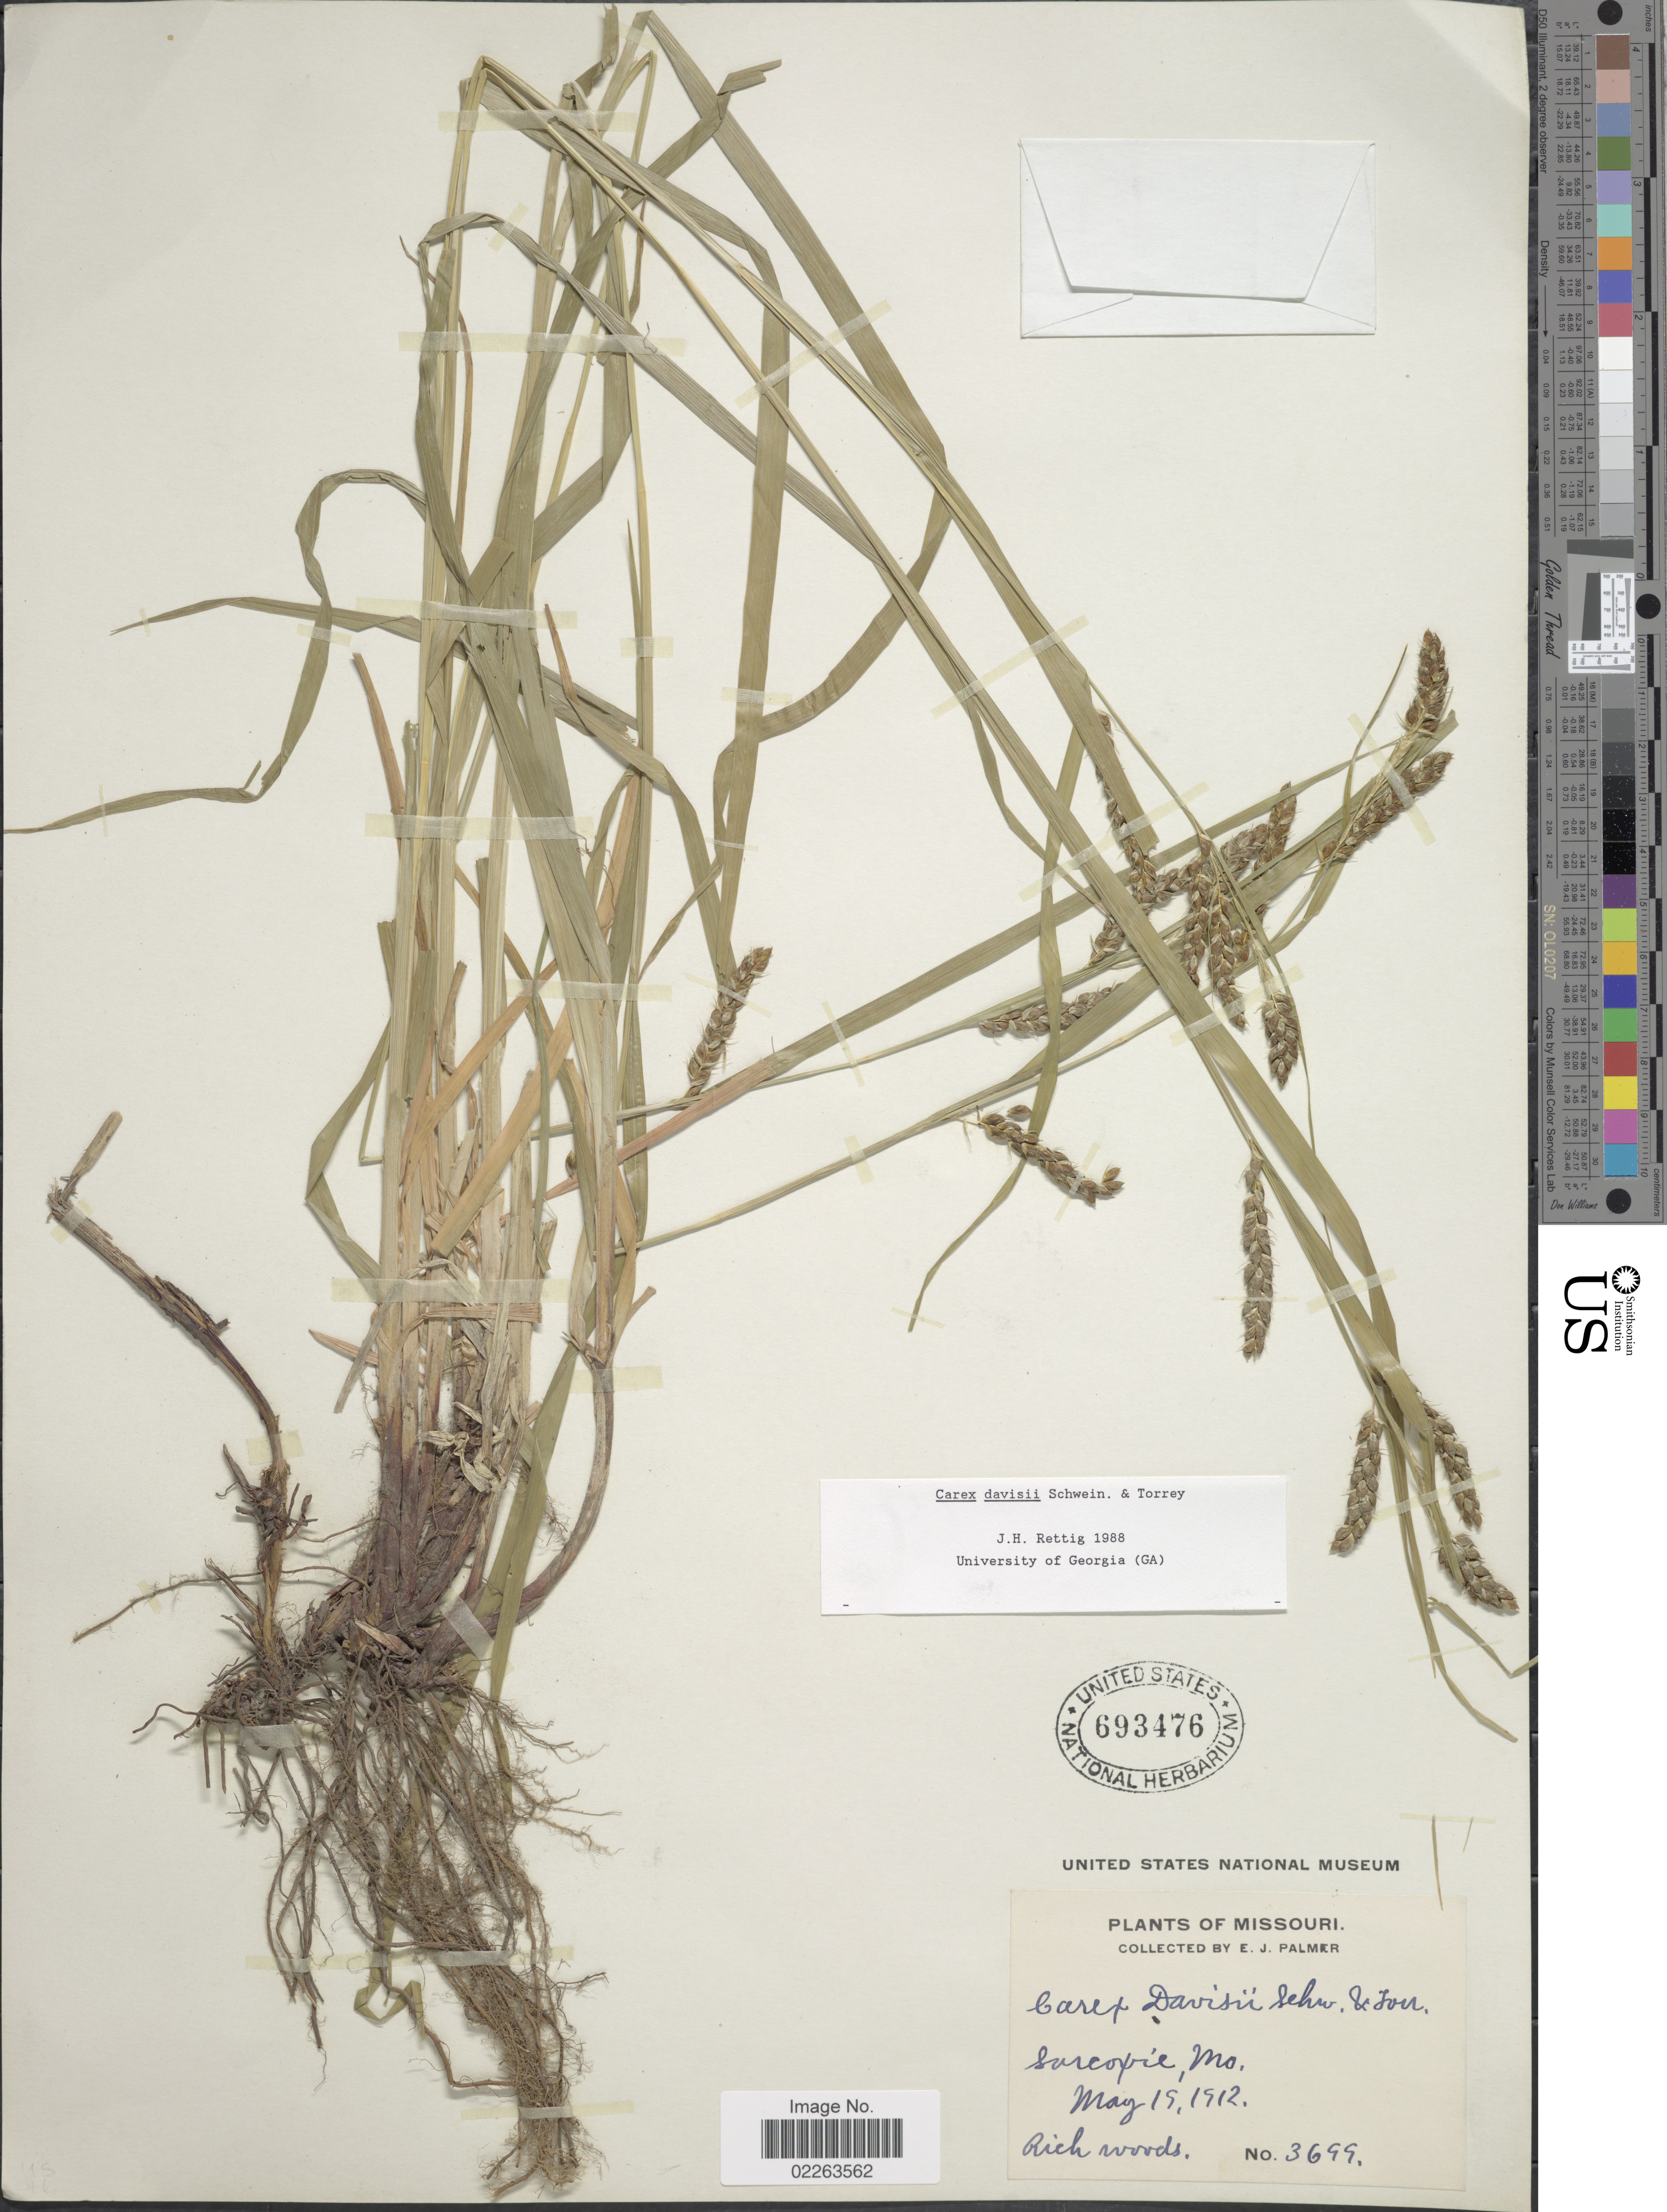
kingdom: Plantae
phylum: Tracheophyta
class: Liliopsida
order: Poales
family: Cyperaceae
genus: Carex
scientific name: Carex davisii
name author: Schwein. & Torr.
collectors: E. J. Palmer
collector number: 3699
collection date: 1912-05-19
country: United States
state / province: Missouri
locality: Sarcoxie, Mo. Rich woods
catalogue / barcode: US 693476